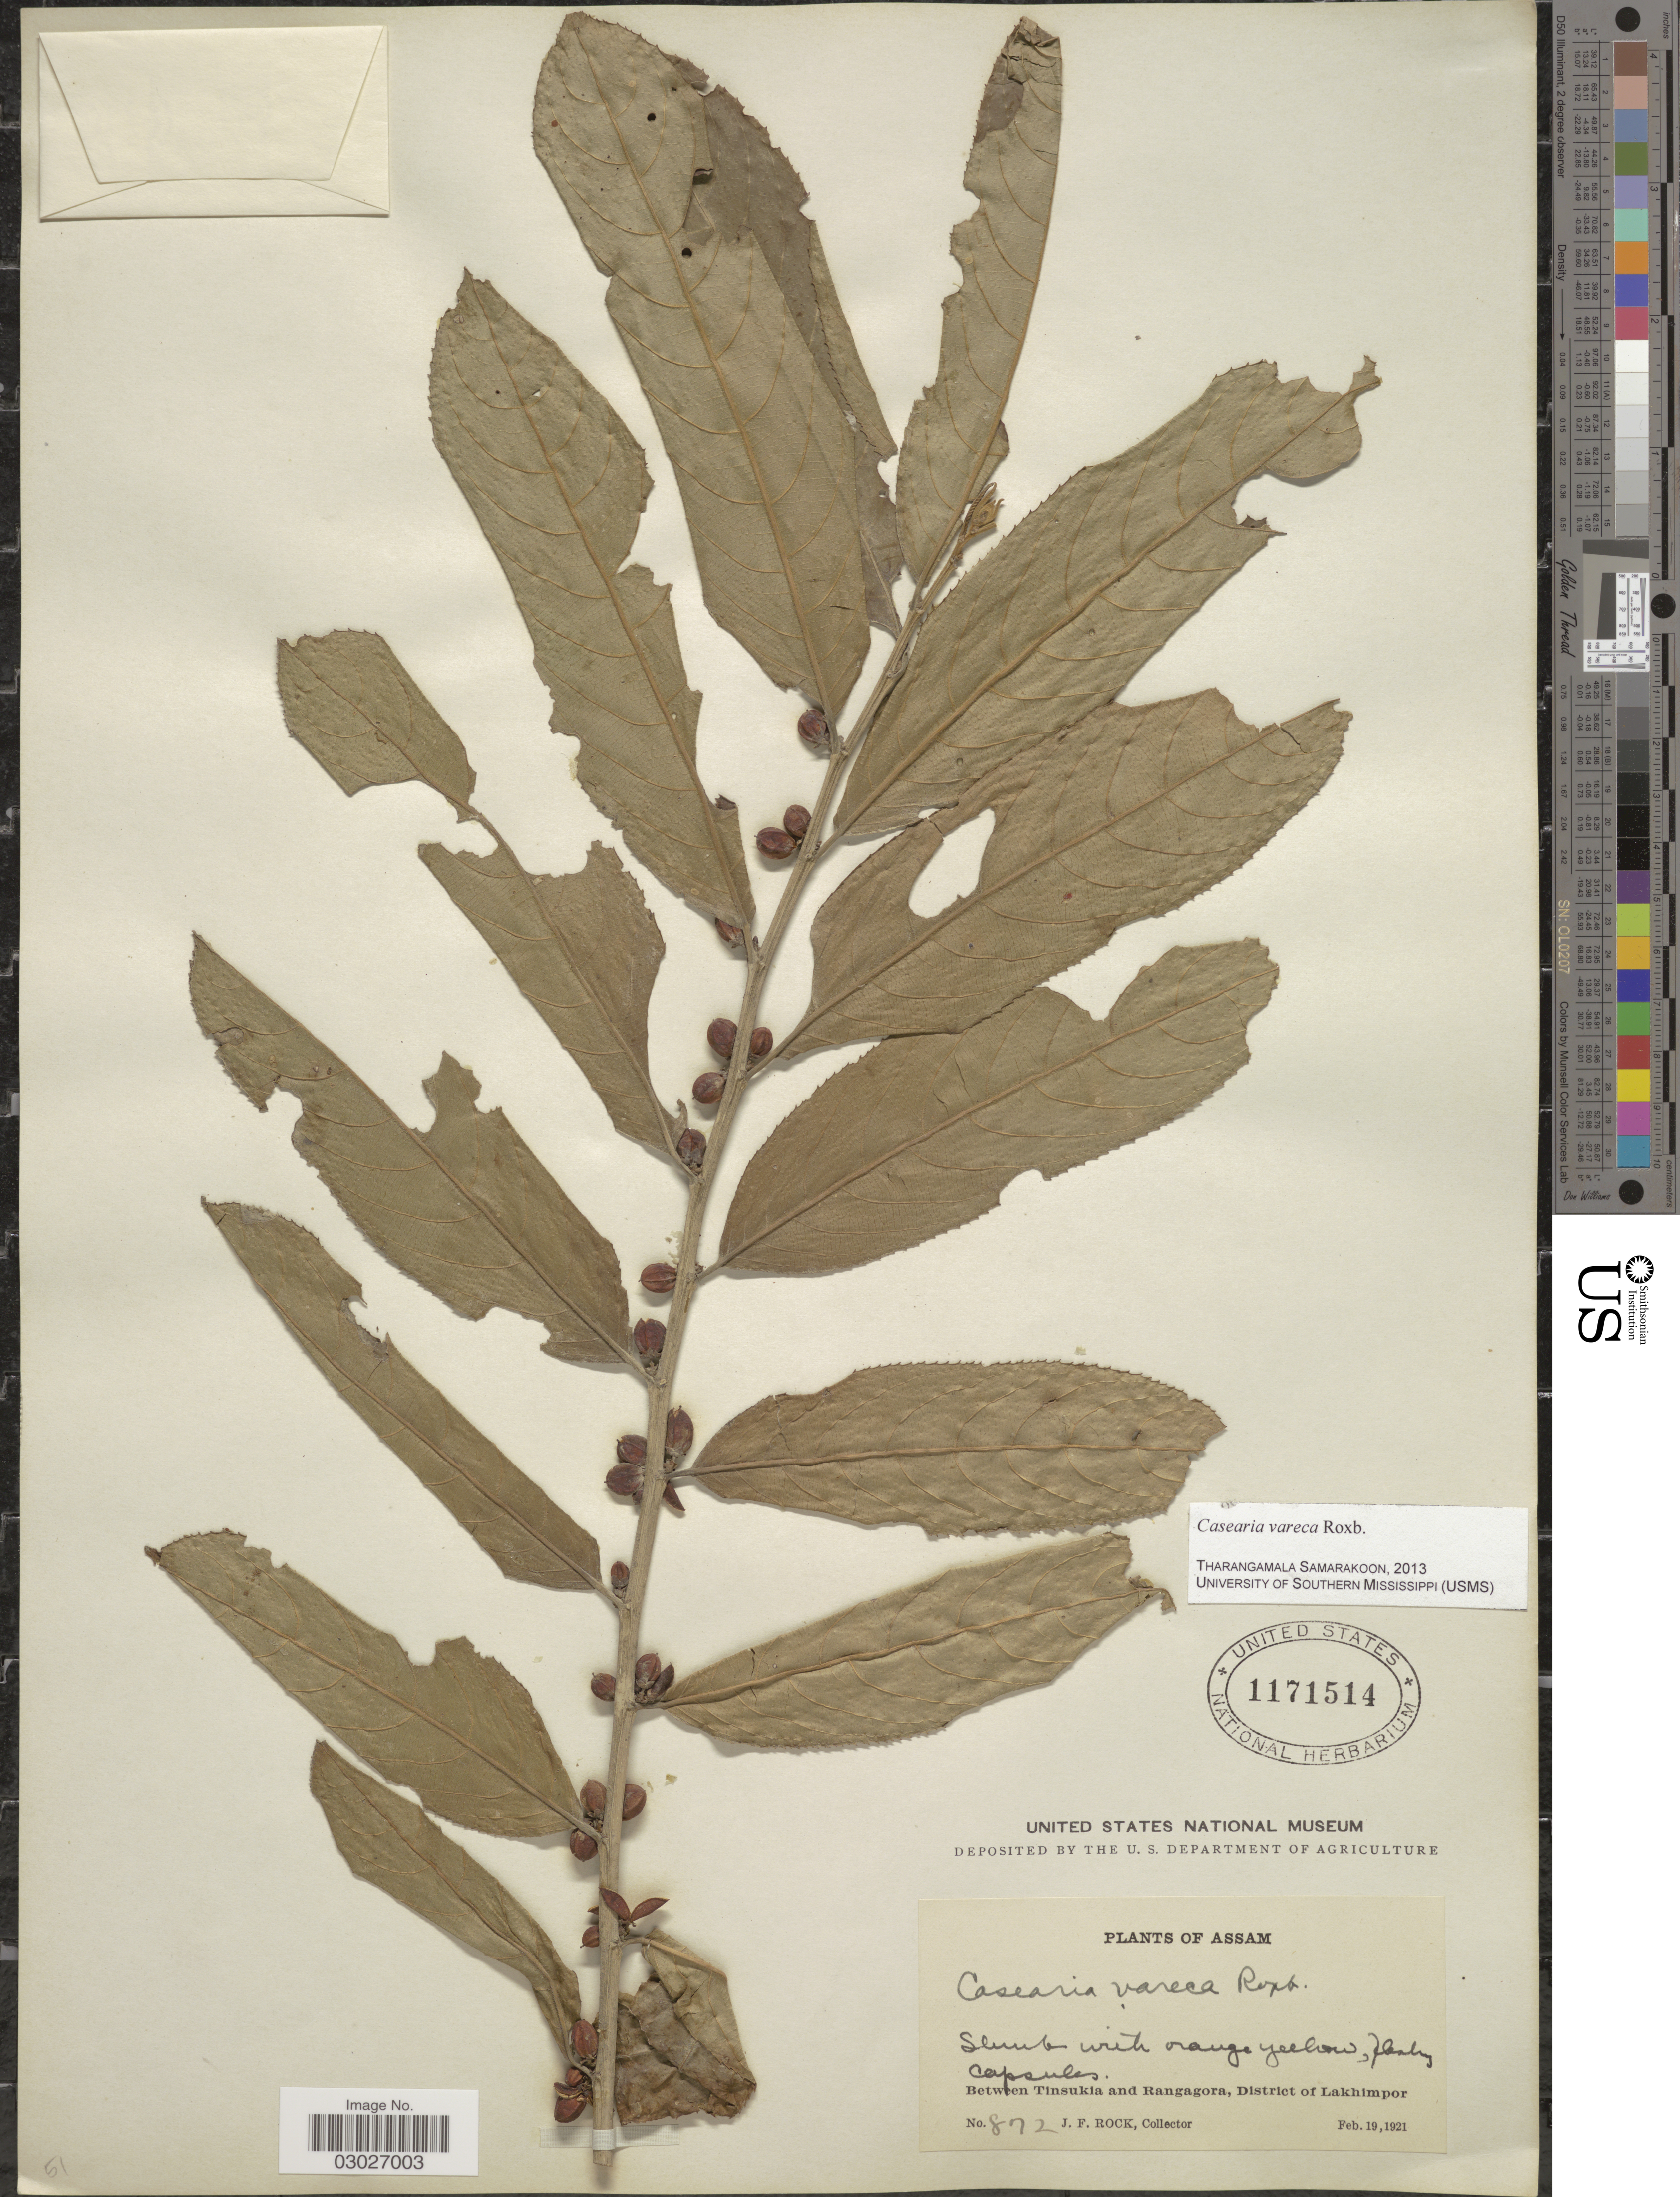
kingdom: Plantae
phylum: Tracheophyta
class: Magnoliopsida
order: Malpighiales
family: Salicaceae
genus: Casearia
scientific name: Casearia vareca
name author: Roxb.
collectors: J. Rock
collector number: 872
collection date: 1921-02-19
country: India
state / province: Assam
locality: Between Tinsuka and Rangagora, District of Lakhimpor.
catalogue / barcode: US 1171514